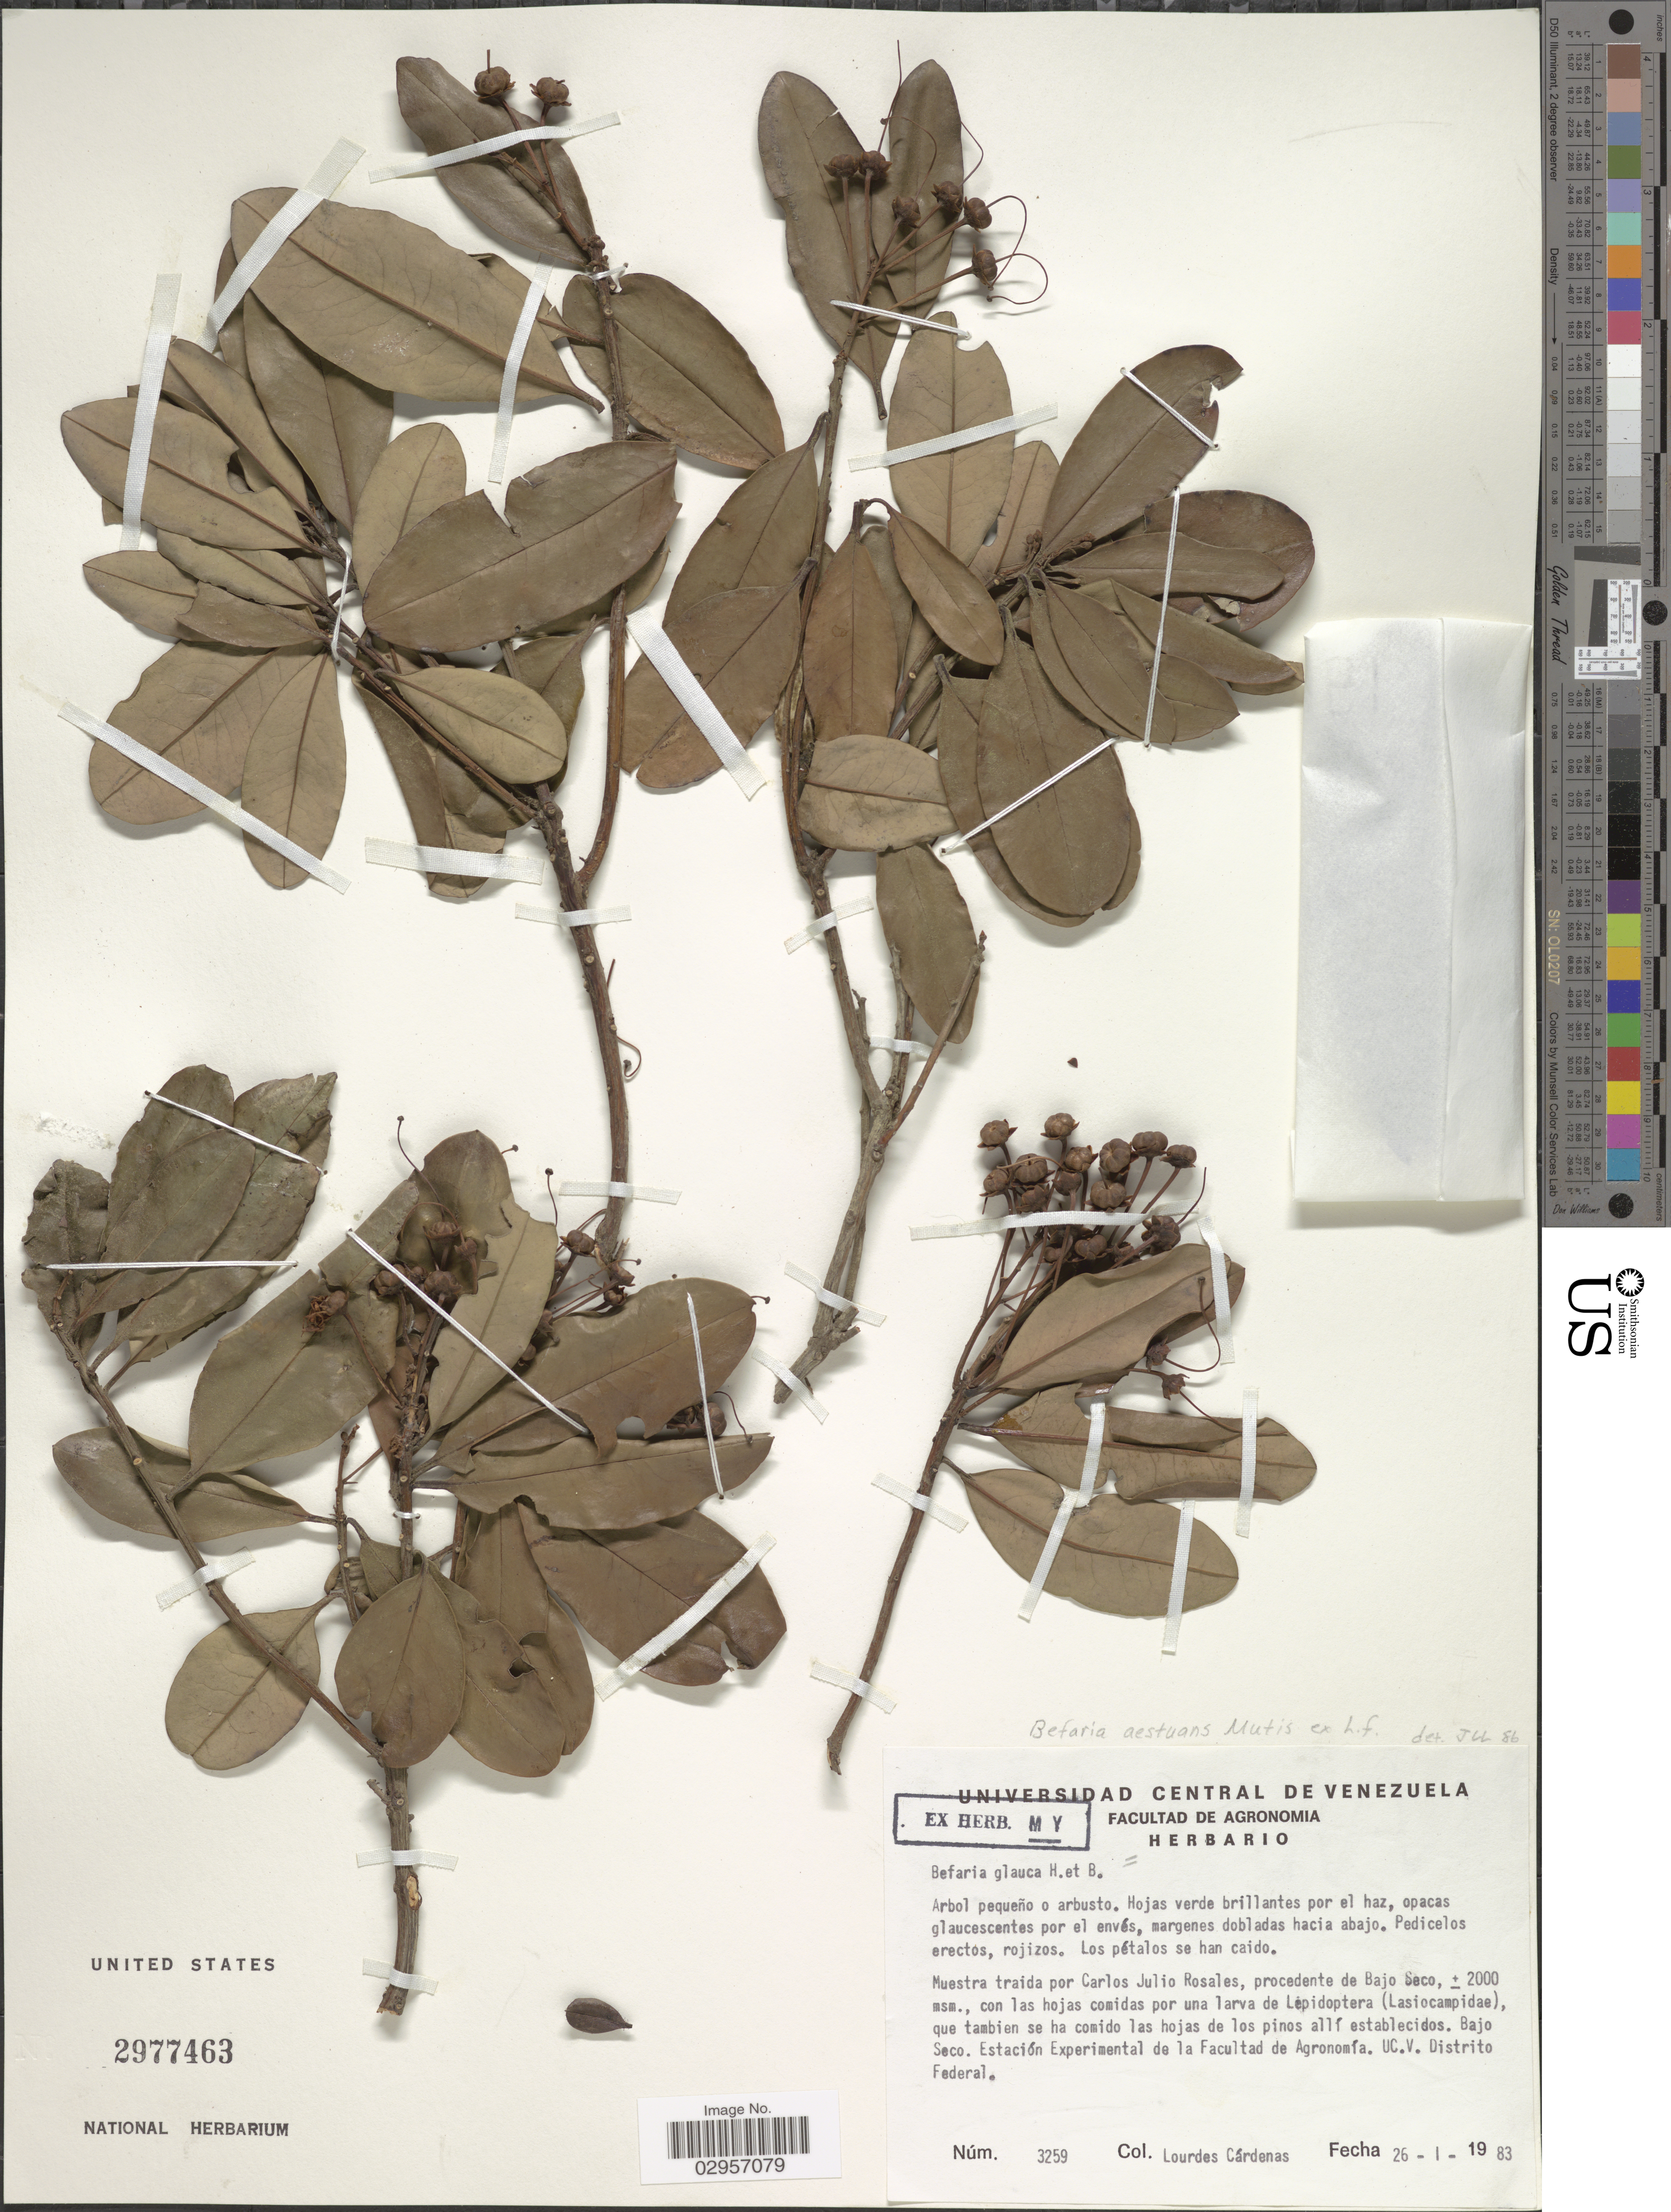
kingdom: Plantae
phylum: Tracheophyta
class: Magnoliopsida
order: Ericales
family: Ericaceae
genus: Befaria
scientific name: Befaria aestuans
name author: Mutis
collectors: L. Cárdenas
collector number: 3259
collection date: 1983-01-26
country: Venezuela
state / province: Sucre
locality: Muestra traide por Carlos Julio Rosales, procedente de Bajo Seco. Bajo Seco. Estación Experimental de la Facultad de Agronomía. UC. V. Distrito Federal.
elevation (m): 2000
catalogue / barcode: US 2977463